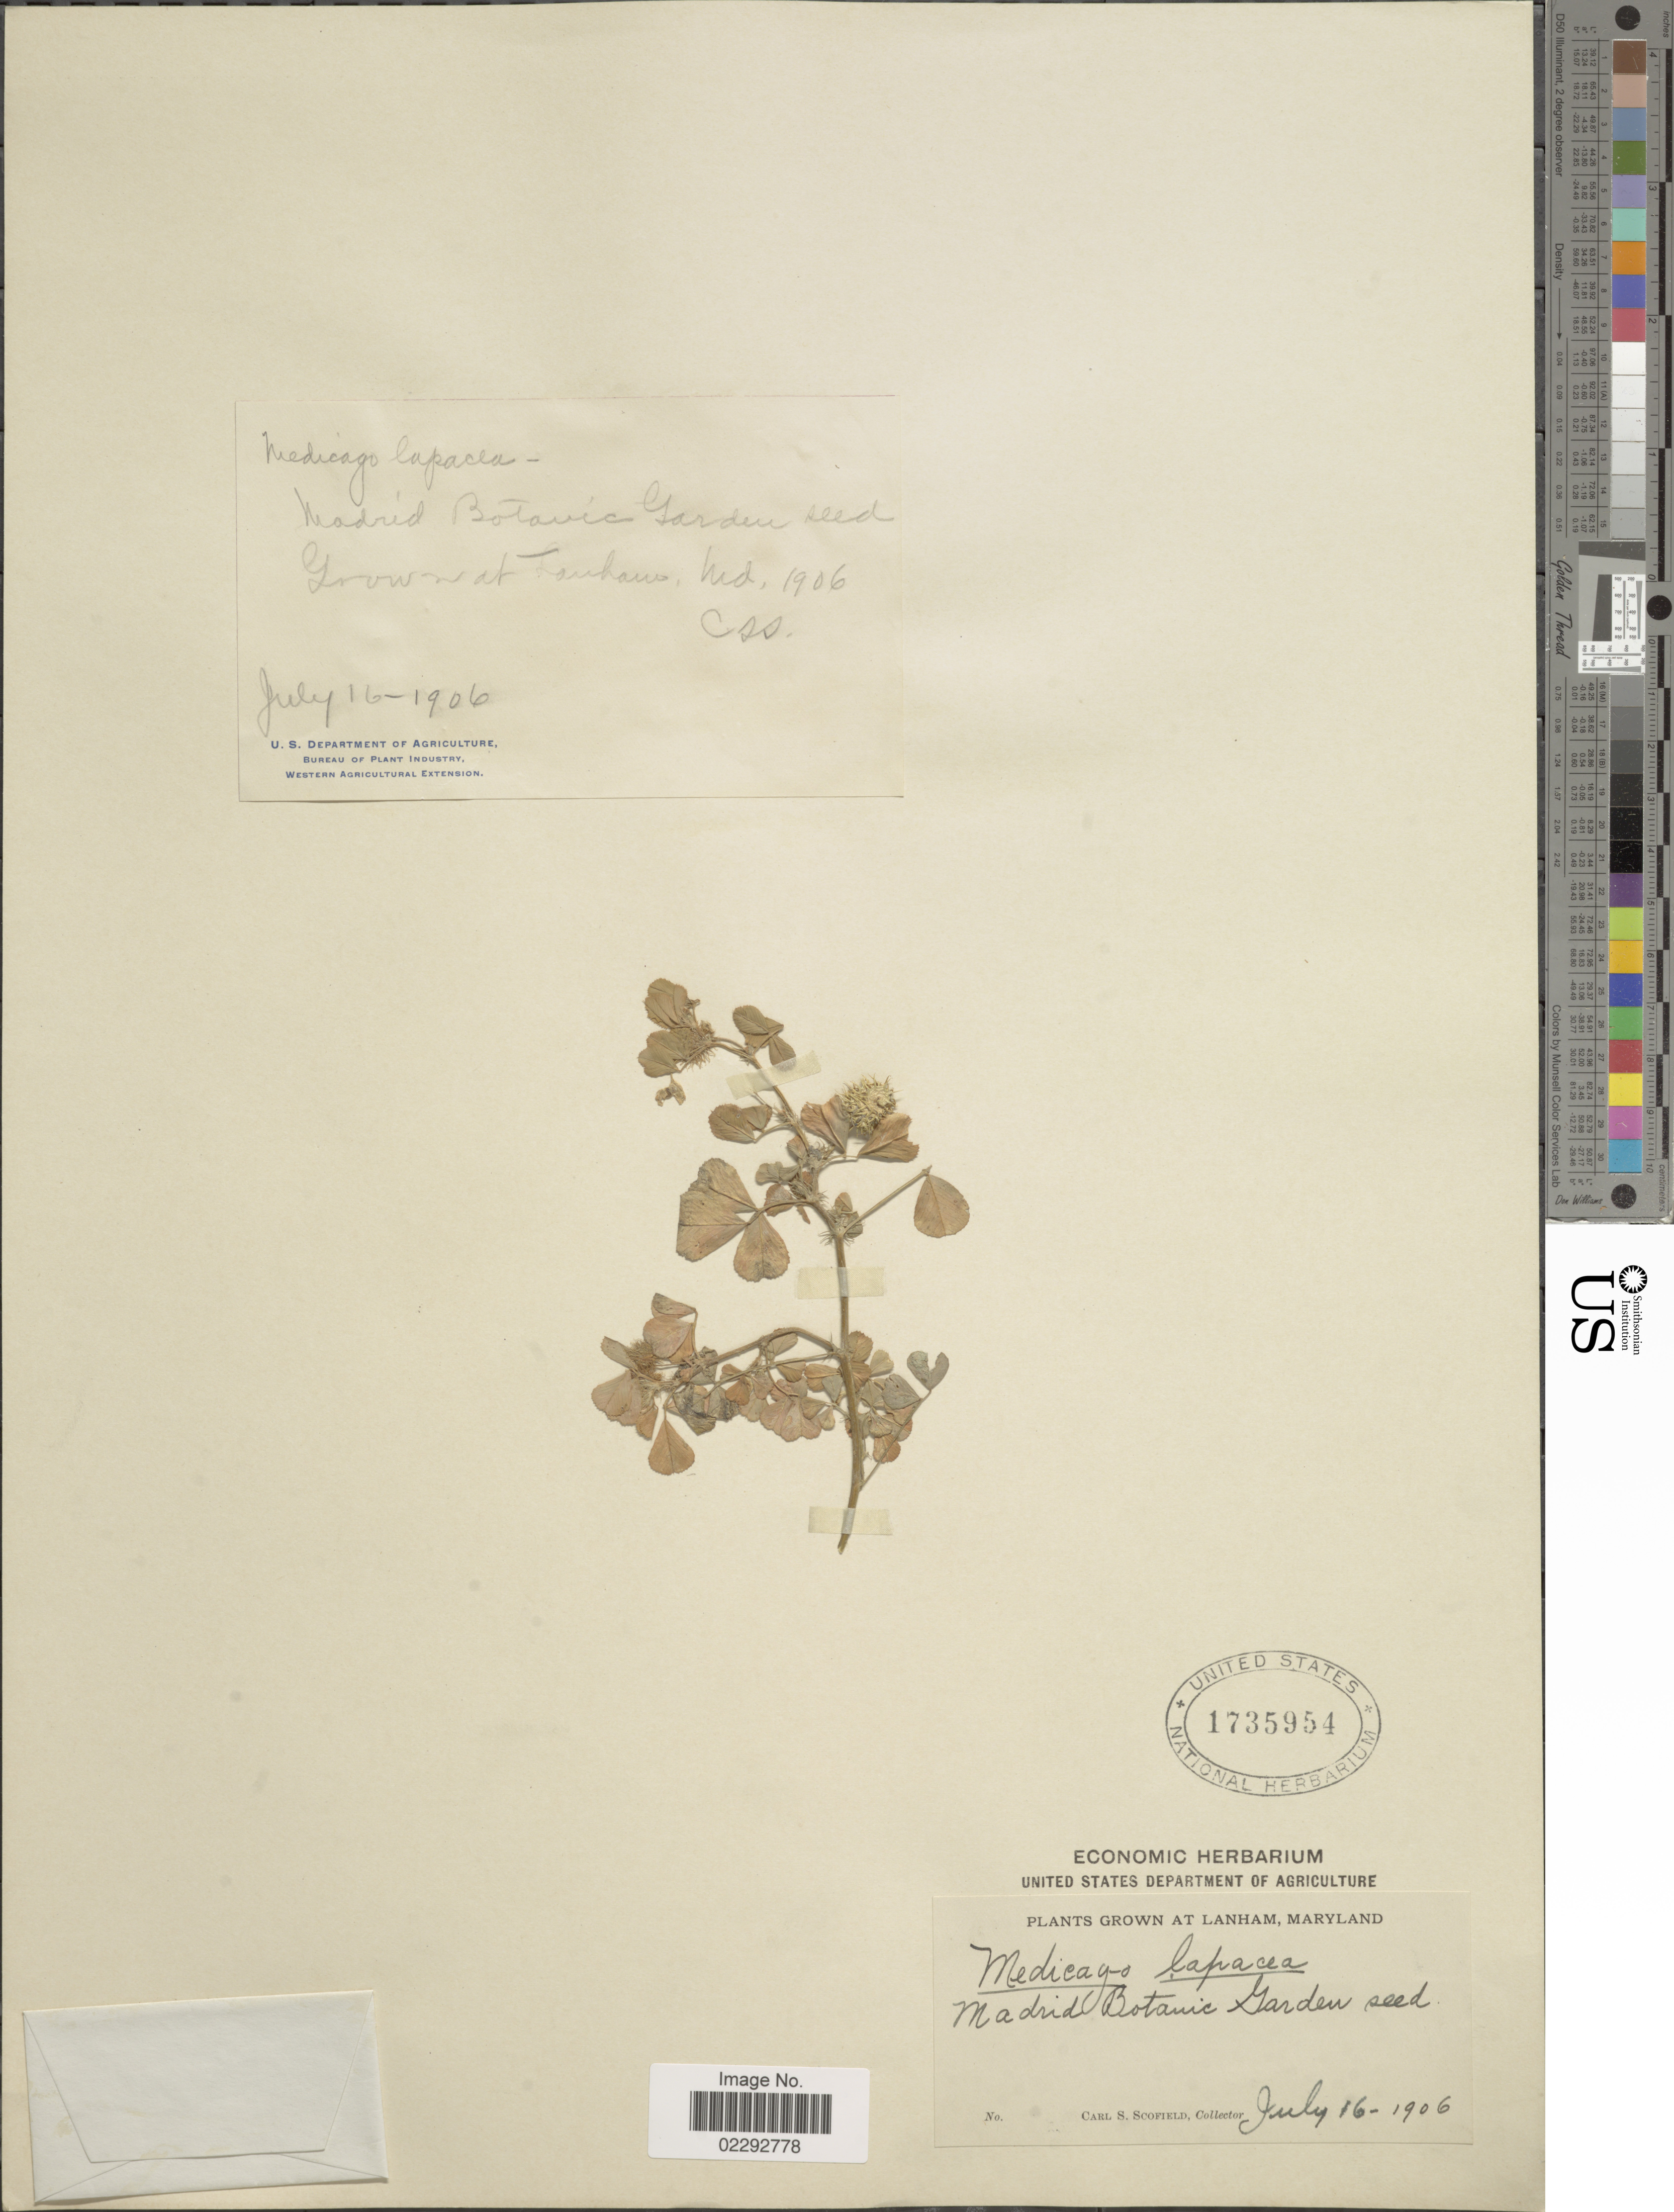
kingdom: Plantae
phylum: Tracheophyta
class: Magnoliopsida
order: Fabales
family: Fabaceae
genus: Medicago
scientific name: Medicago lappacea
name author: Desr.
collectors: C. Scofield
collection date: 1906-07-16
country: United States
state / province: Maryland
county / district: Prince George's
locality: Lanham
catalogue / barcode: US 1735954